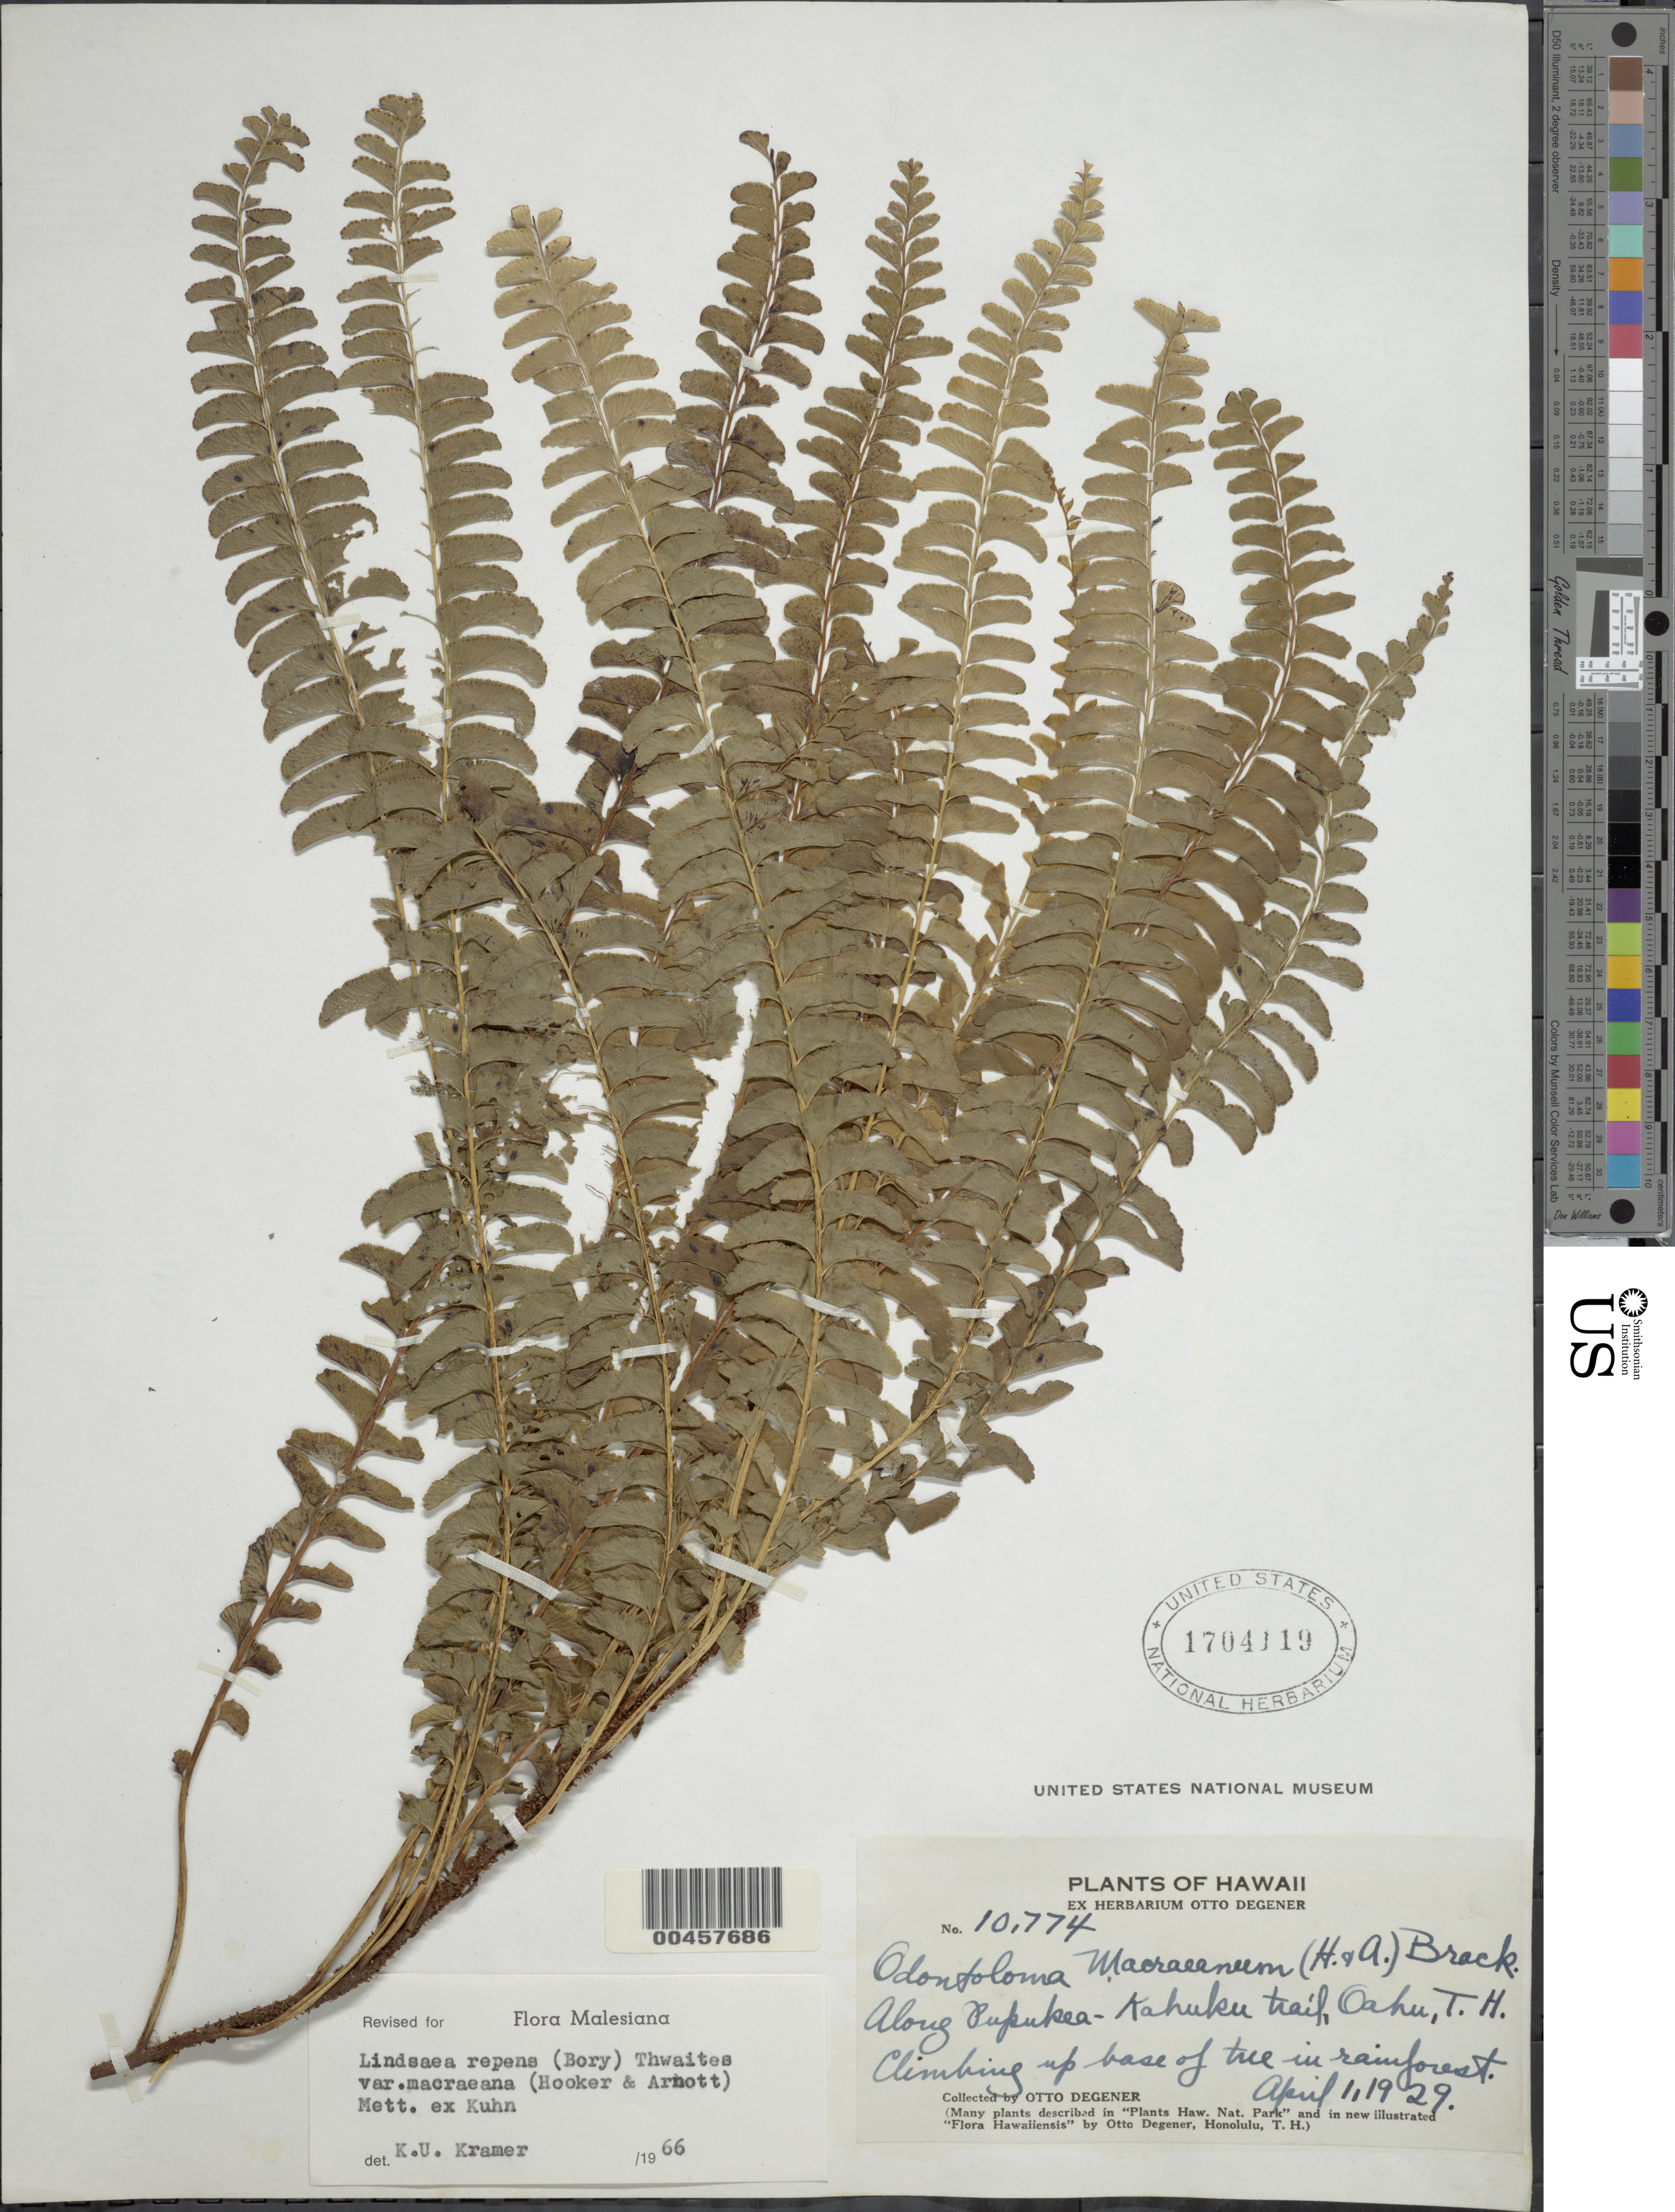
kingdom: Plantae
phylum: Tracheophyta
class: Polypodiopsida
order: Polypodiales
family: Lindsaeaceae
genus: Lindsaea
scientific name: Lindsaea repens var. macraeana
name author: (Hook. & Arn.) Mett. ex Kuhn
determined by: Kramer, K. U.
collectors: O. Degener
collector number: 10774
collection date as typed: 1 Apr 1929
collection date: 1929-04-01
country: United States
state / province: Hawaii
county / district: Honolulu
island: Oahu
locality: Along Pupukea-Kahuku trail, Oahu, T.H.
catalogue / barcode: US 1704119